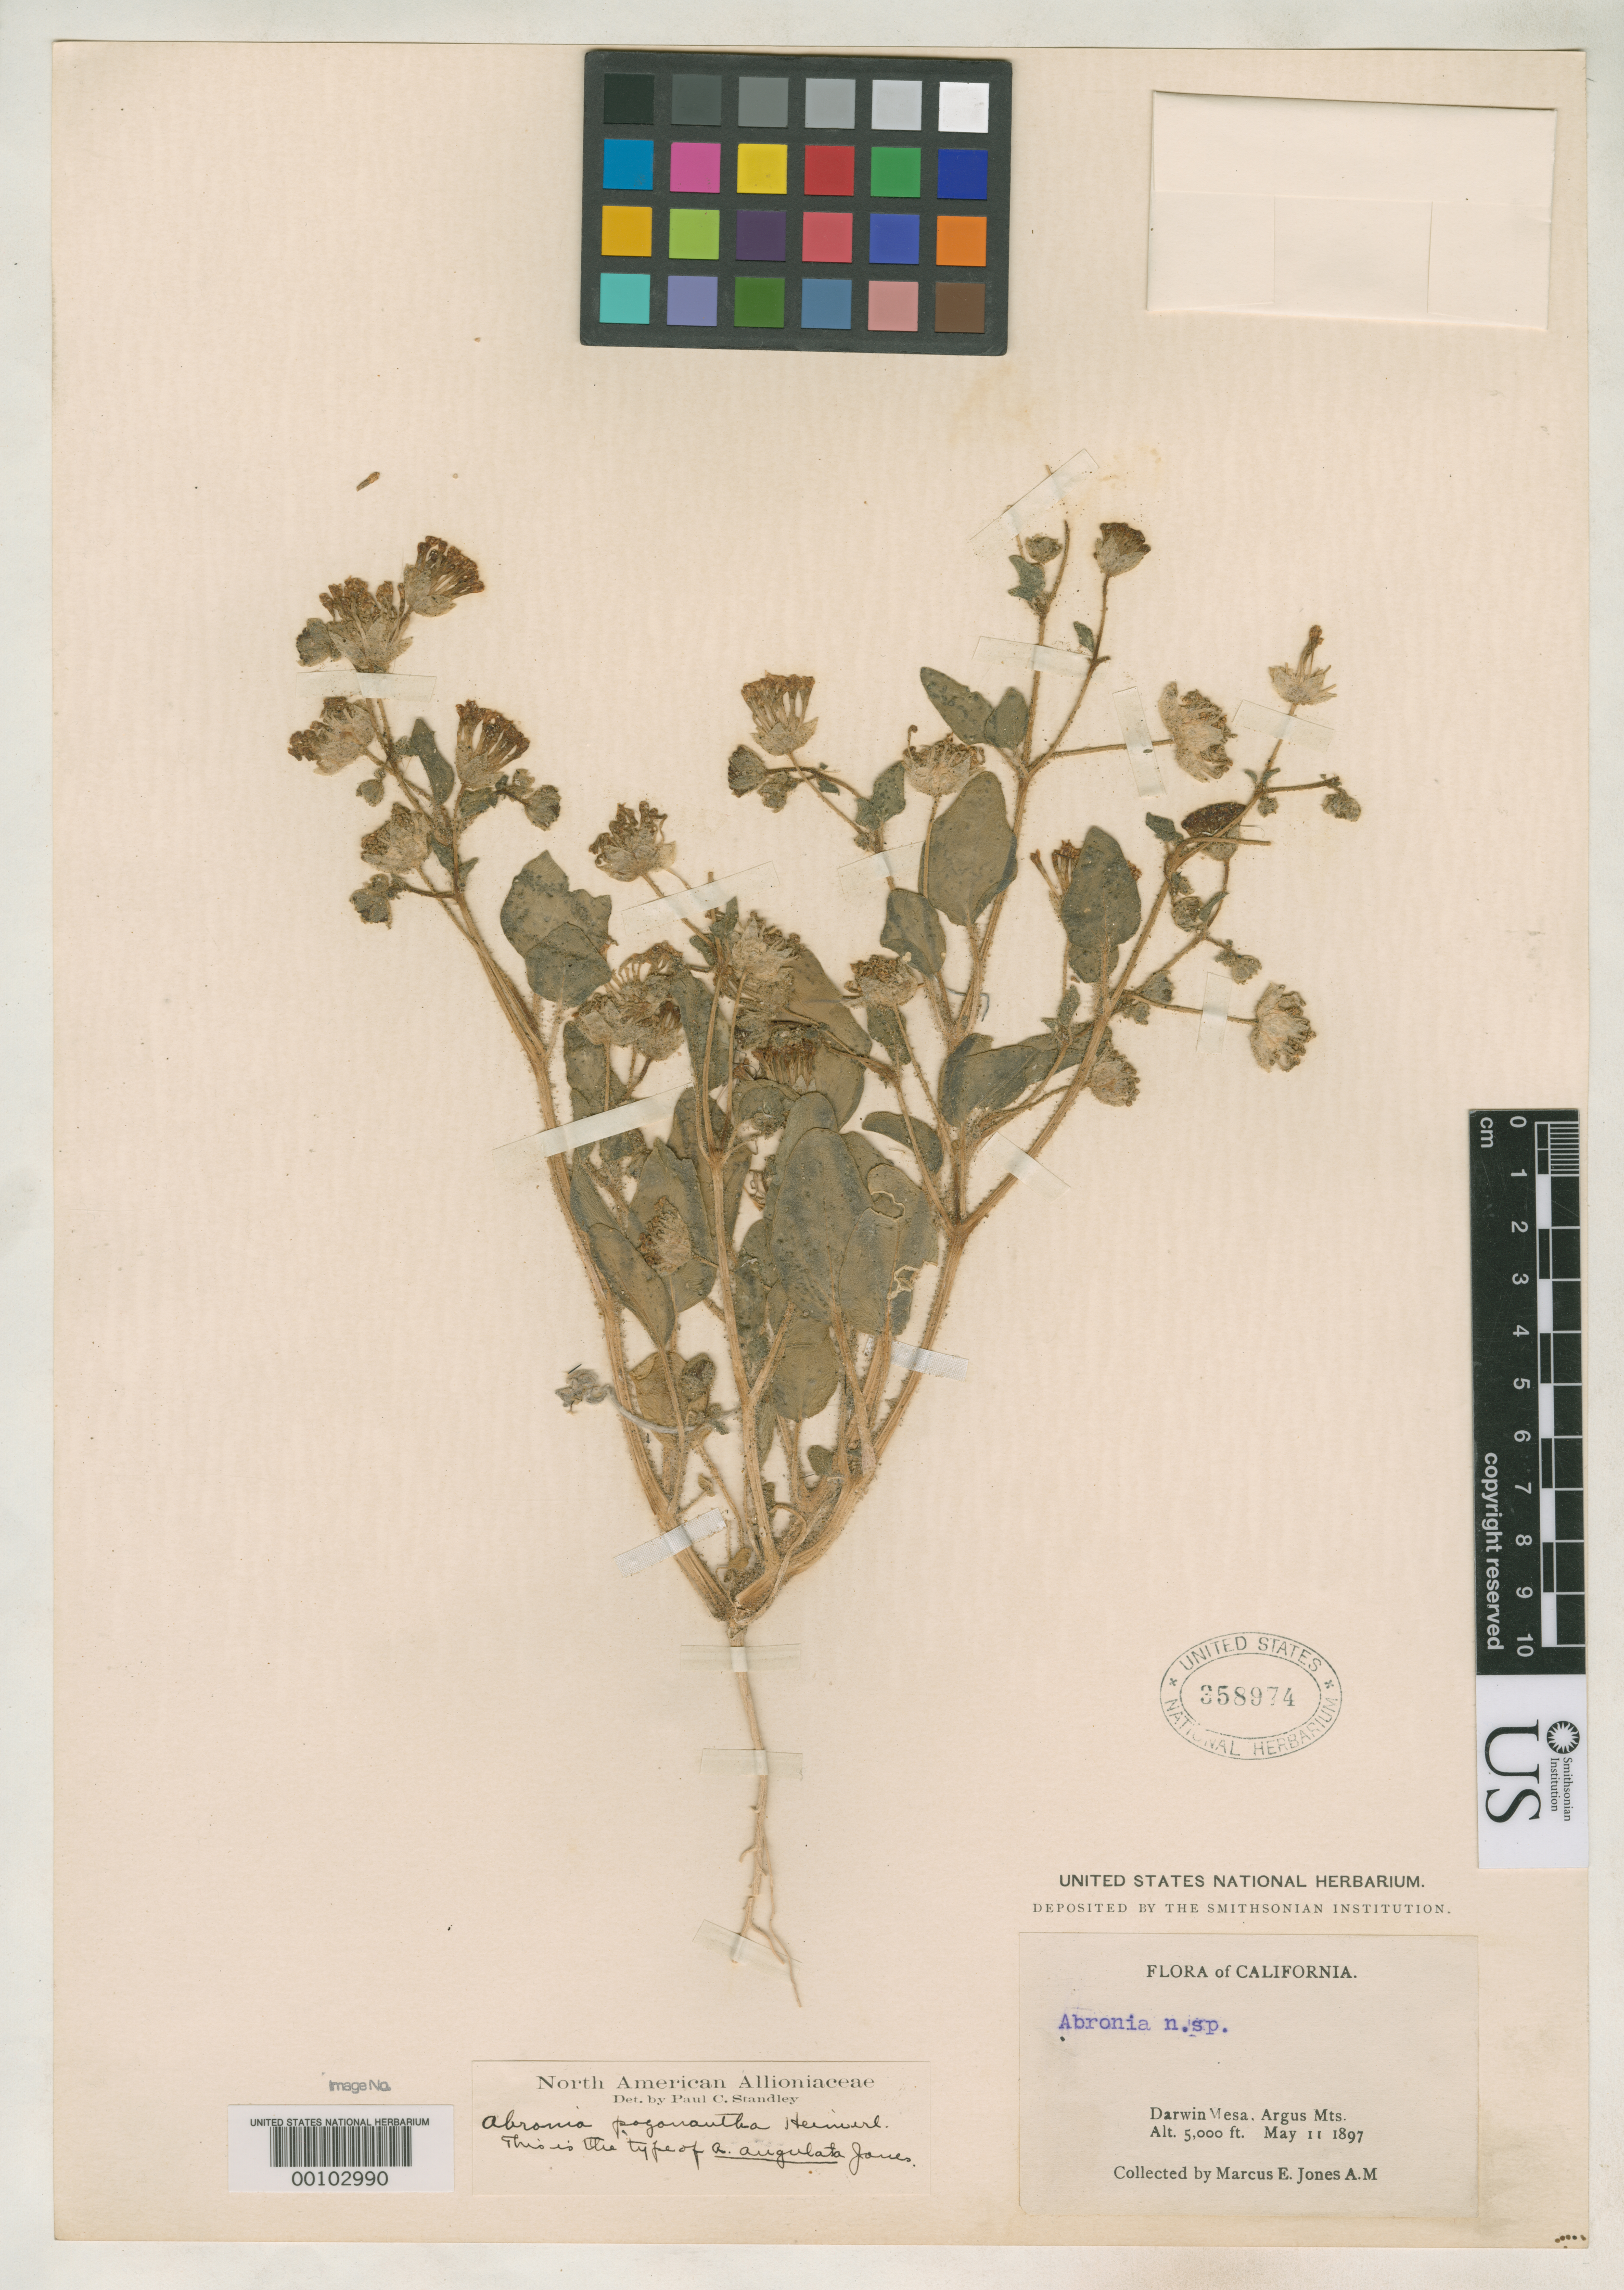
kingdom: Plantae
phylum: Tracheophyta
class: Magnoliopsida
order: Caryophyllales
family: Nyctaginaceae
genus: Abronia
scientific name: Abronia angulata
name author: M.E. Jones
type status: Isotype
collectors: M. E. Jones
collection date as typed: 11 May 1897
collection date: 1897-05-11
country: United States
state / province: California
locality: Mount Darwin, Argus Mountains.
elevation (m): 1524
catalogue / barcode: US 358974